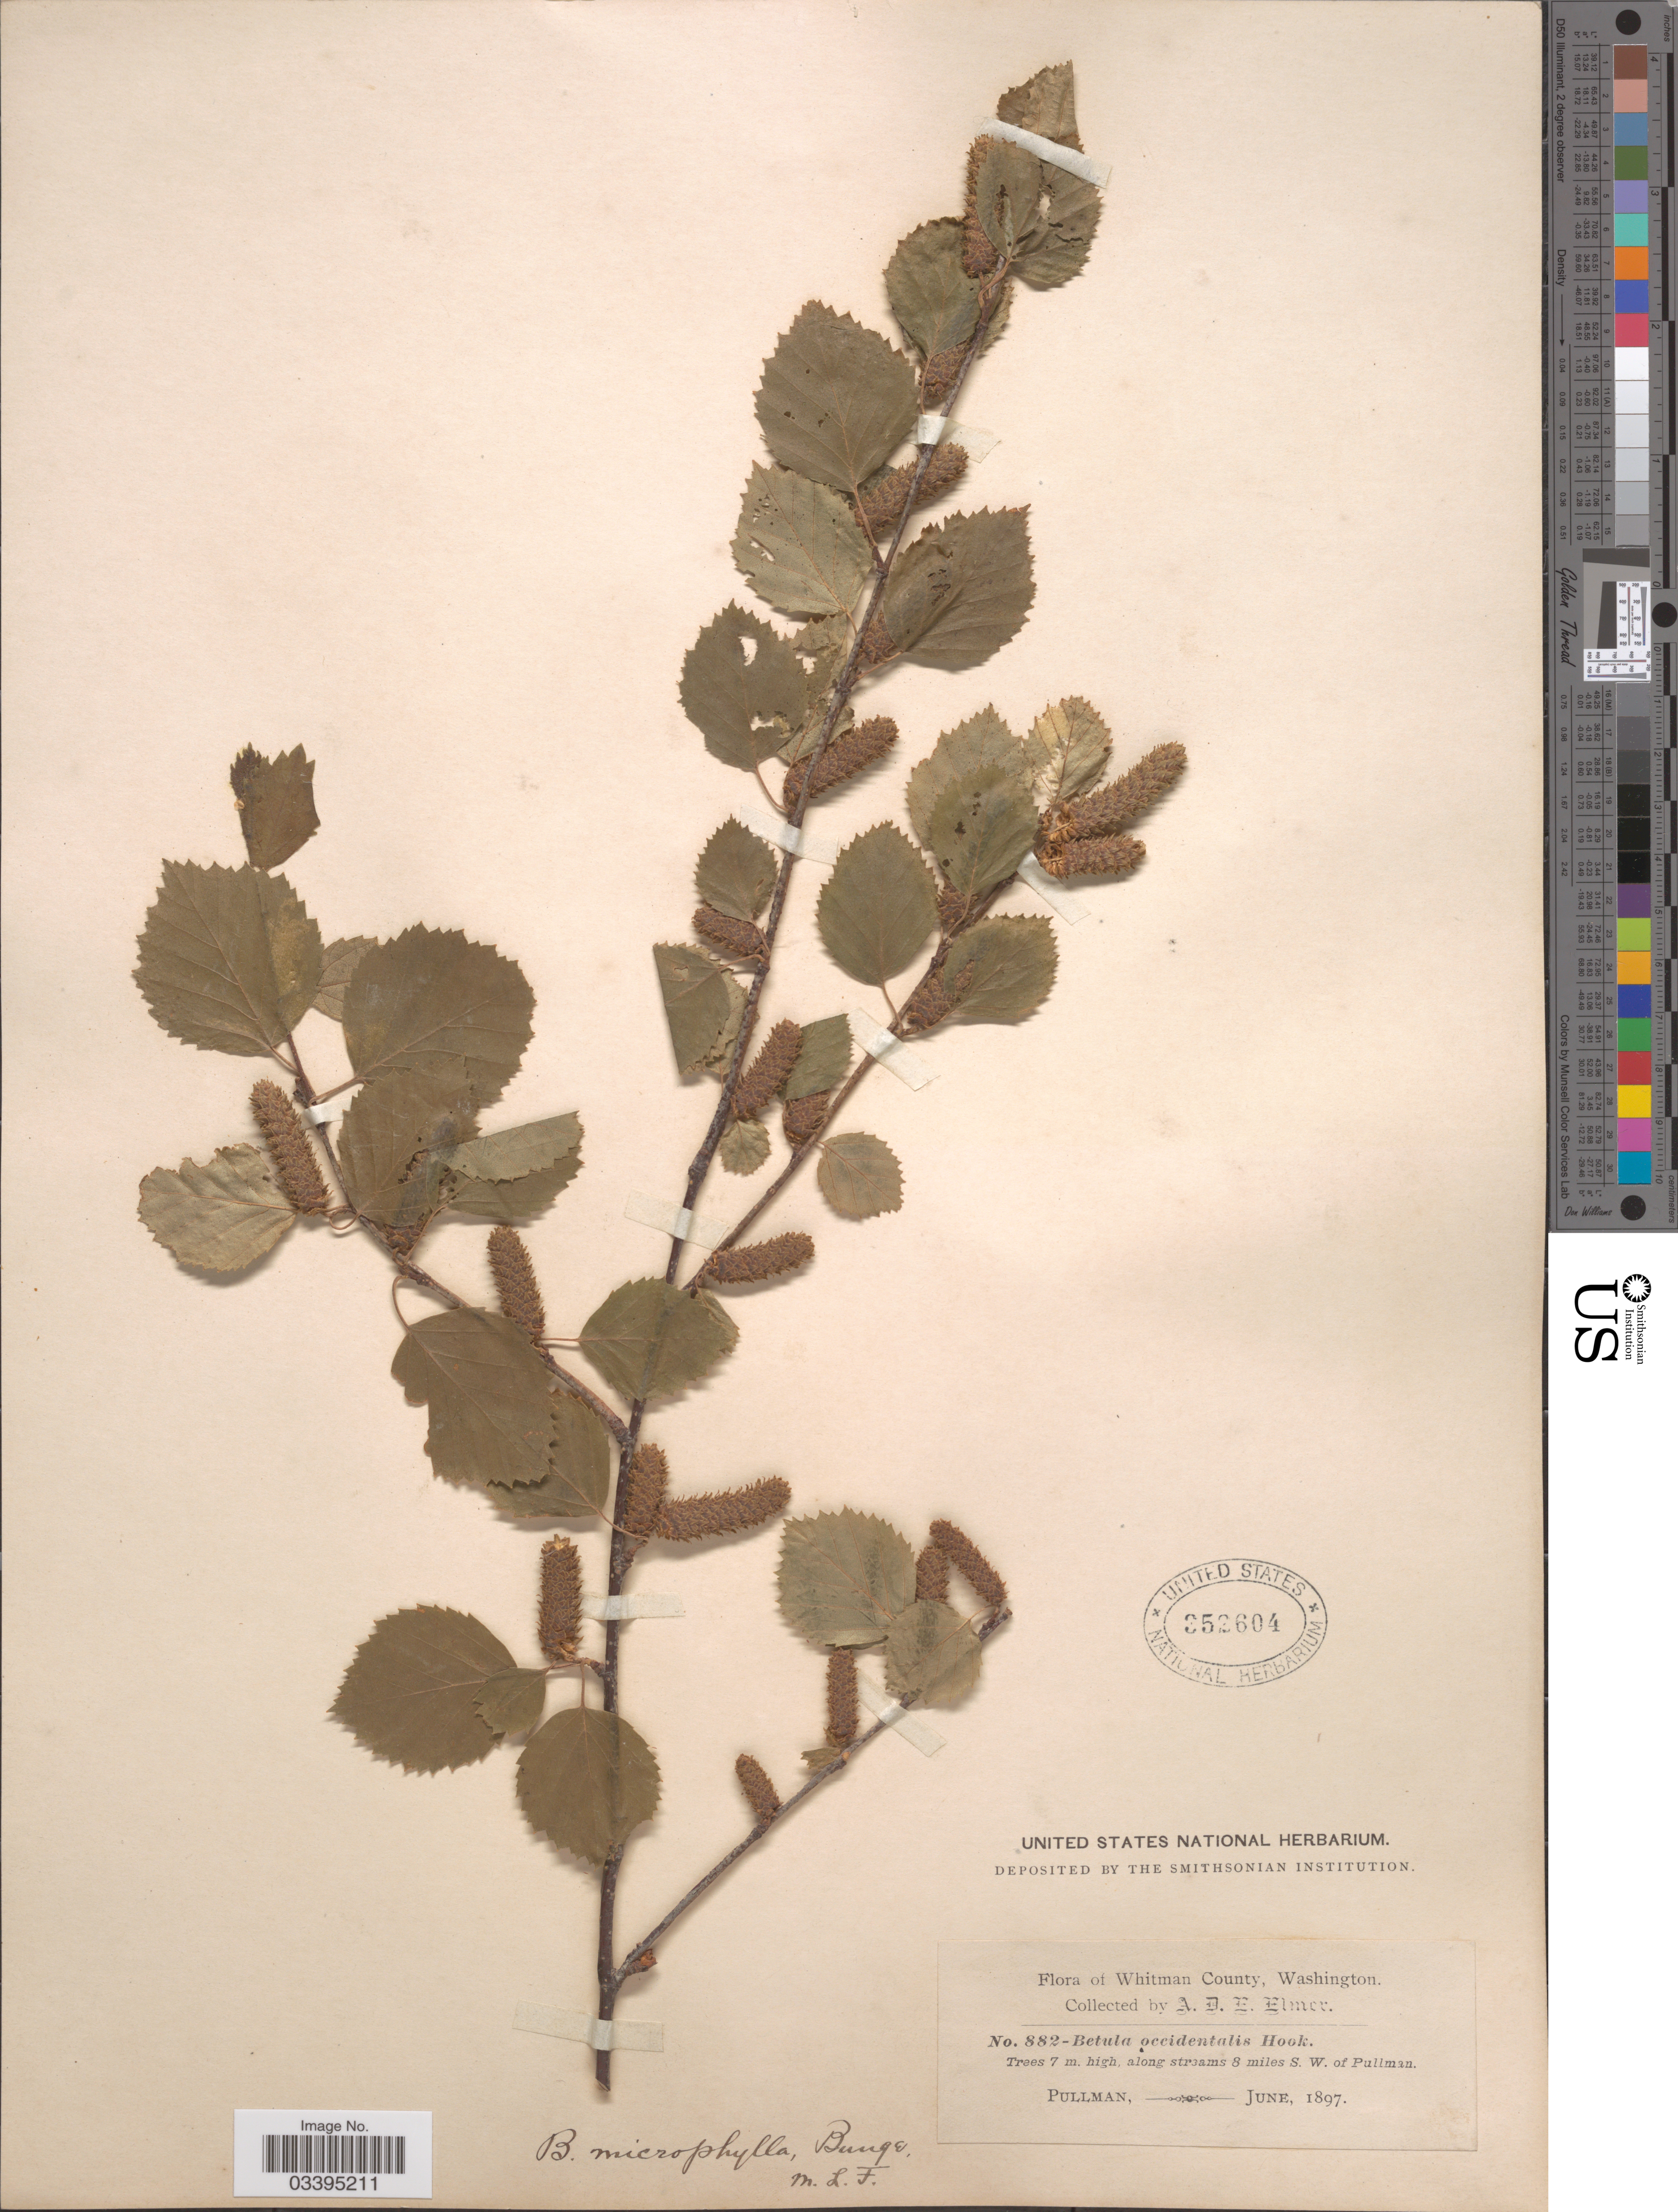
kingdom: Plantae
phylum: Tracheophyta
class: Magnoliopsida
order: Fagales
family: Betulaceae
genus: Betula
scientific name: Betula fontinalis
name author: Sarg.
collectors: A. D. E. Elmer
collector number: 882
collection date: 1897-06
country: United States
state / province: Washington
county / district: Whitman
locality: Whitman County. Along streams 8 miles S. W. of Pullman. Pullman.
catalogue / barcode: US 352604